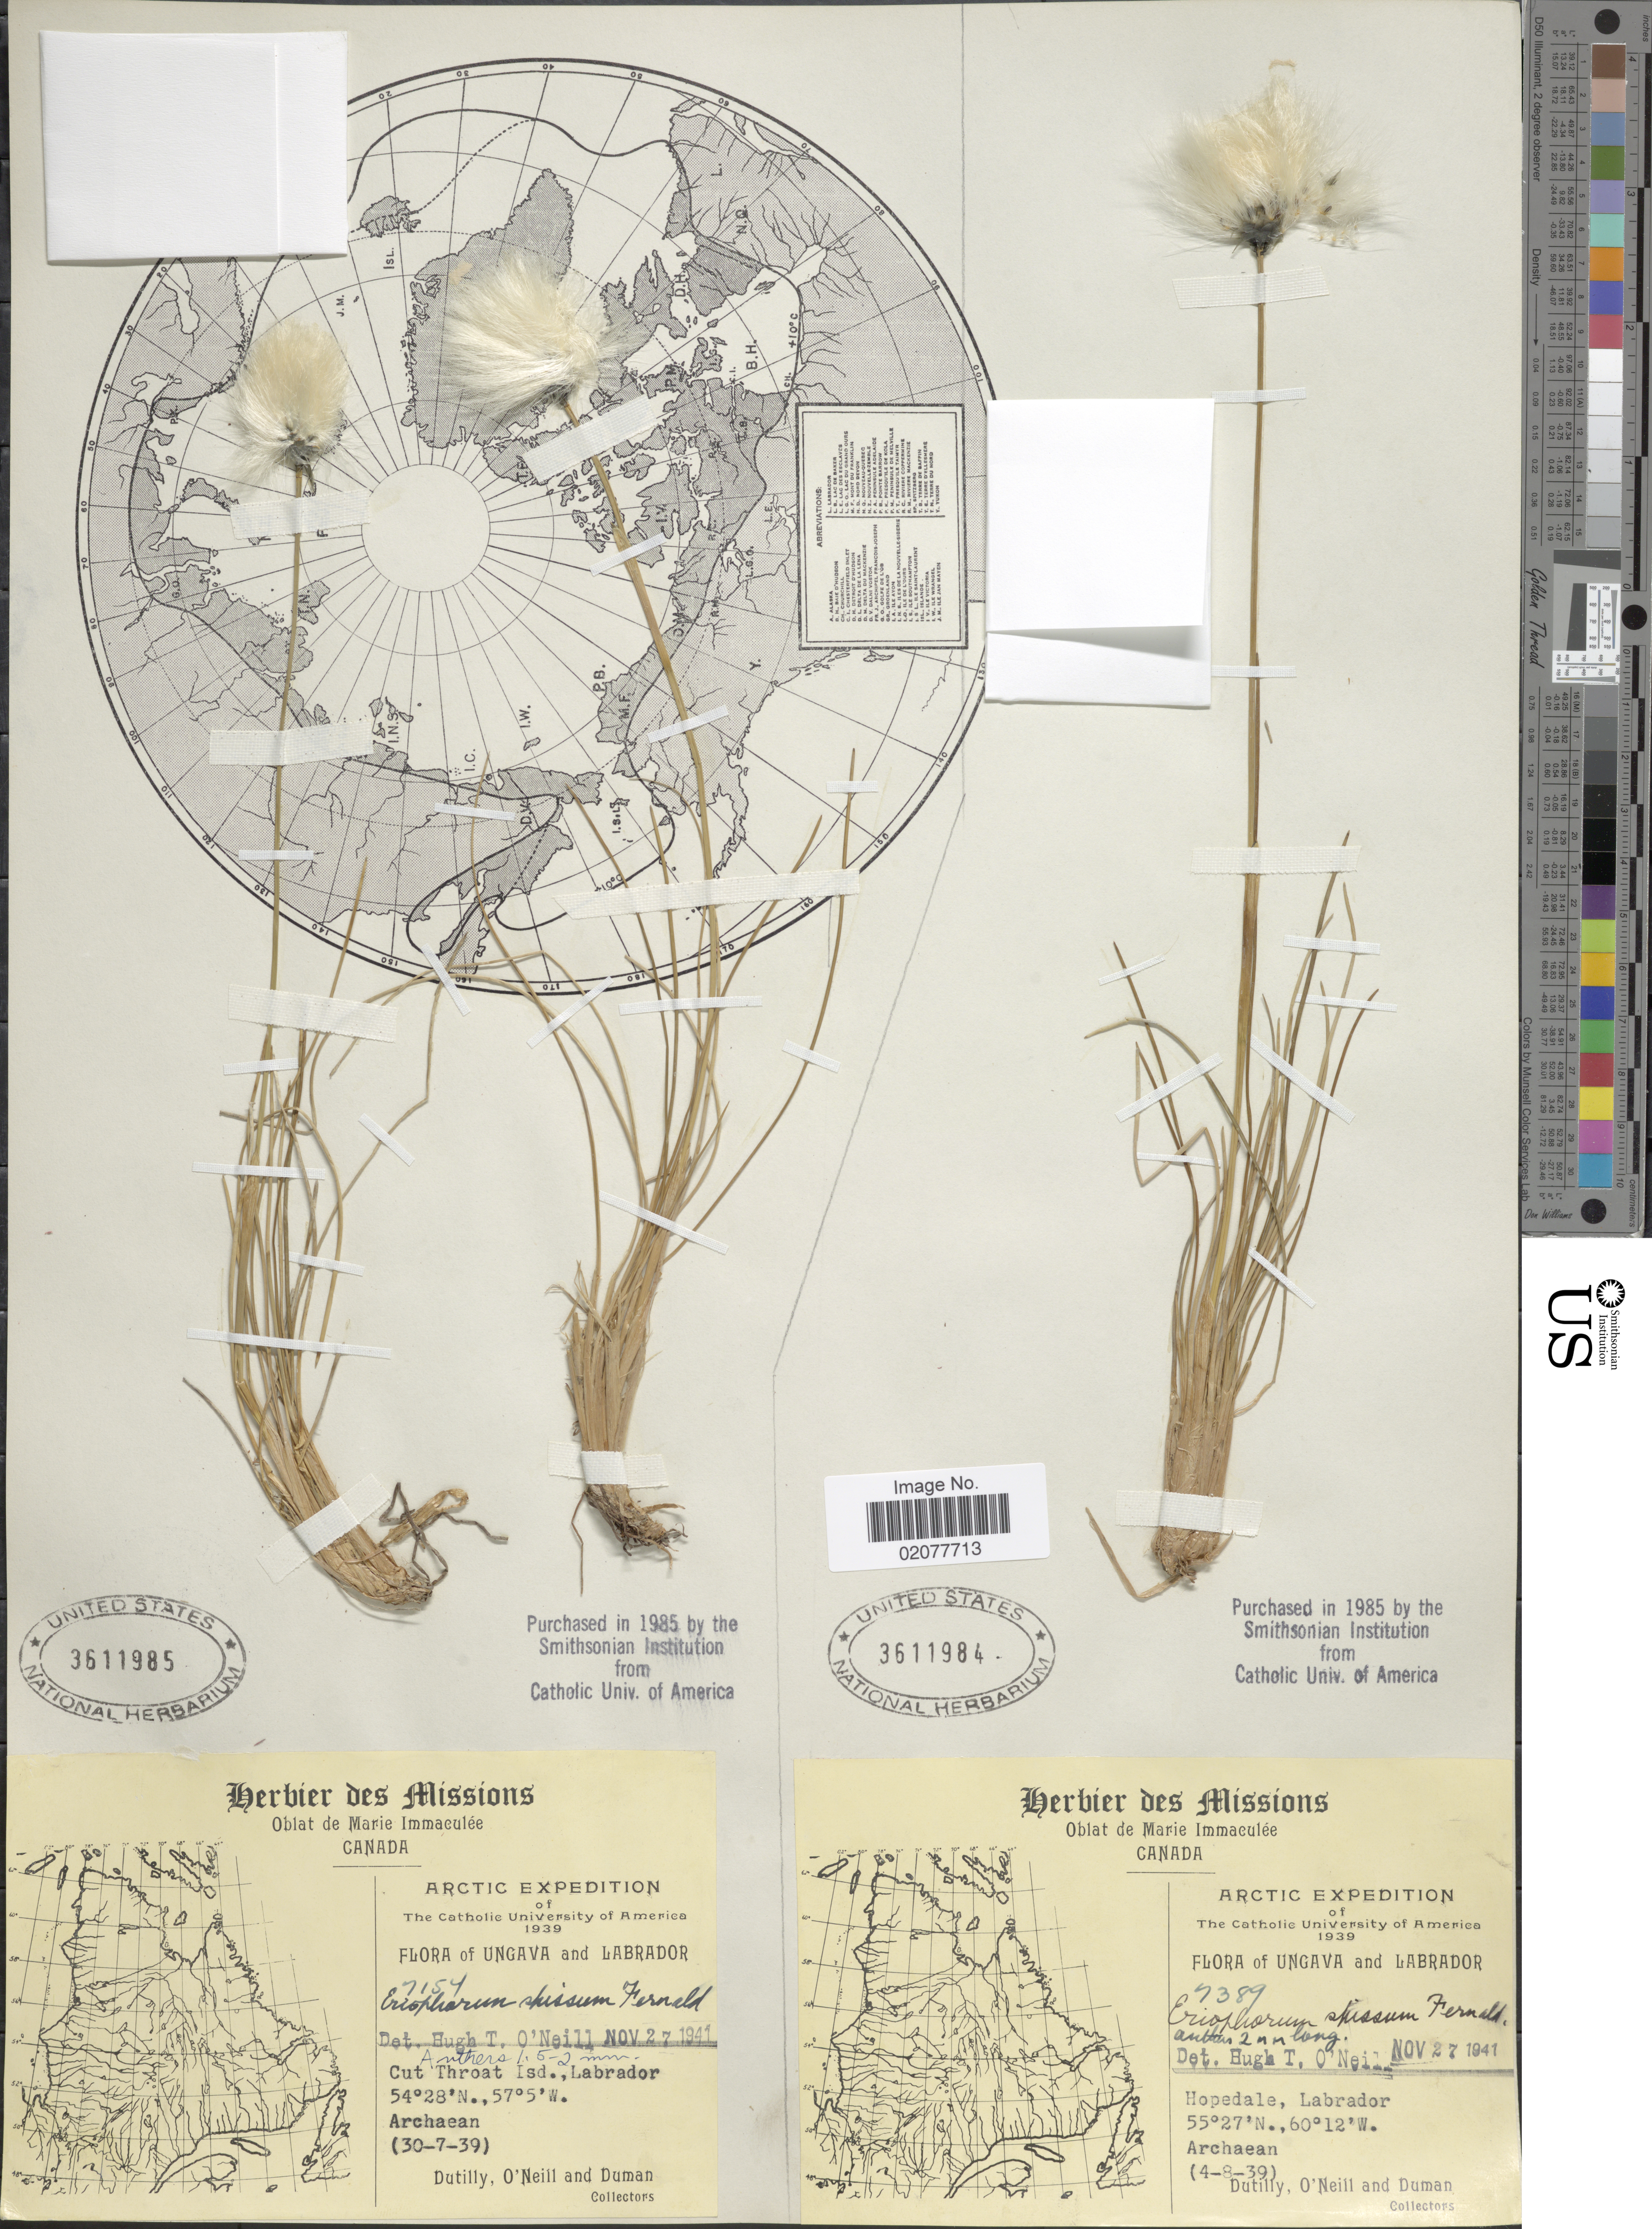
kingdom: Plantae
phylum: Tracheophyta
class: Liliopsida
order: Poales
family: Cyperaceae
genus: Eriophorum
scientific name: Eriophorum spissum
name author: Fernald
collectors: -. Dutilly, O' Neill & -. Duman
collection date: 1939-07-30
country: Canada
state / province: Newfoundland and Labrador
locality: Arctic, cut Throat Isd. Labrador. Ungava and Labrador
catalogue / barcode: US 3611985